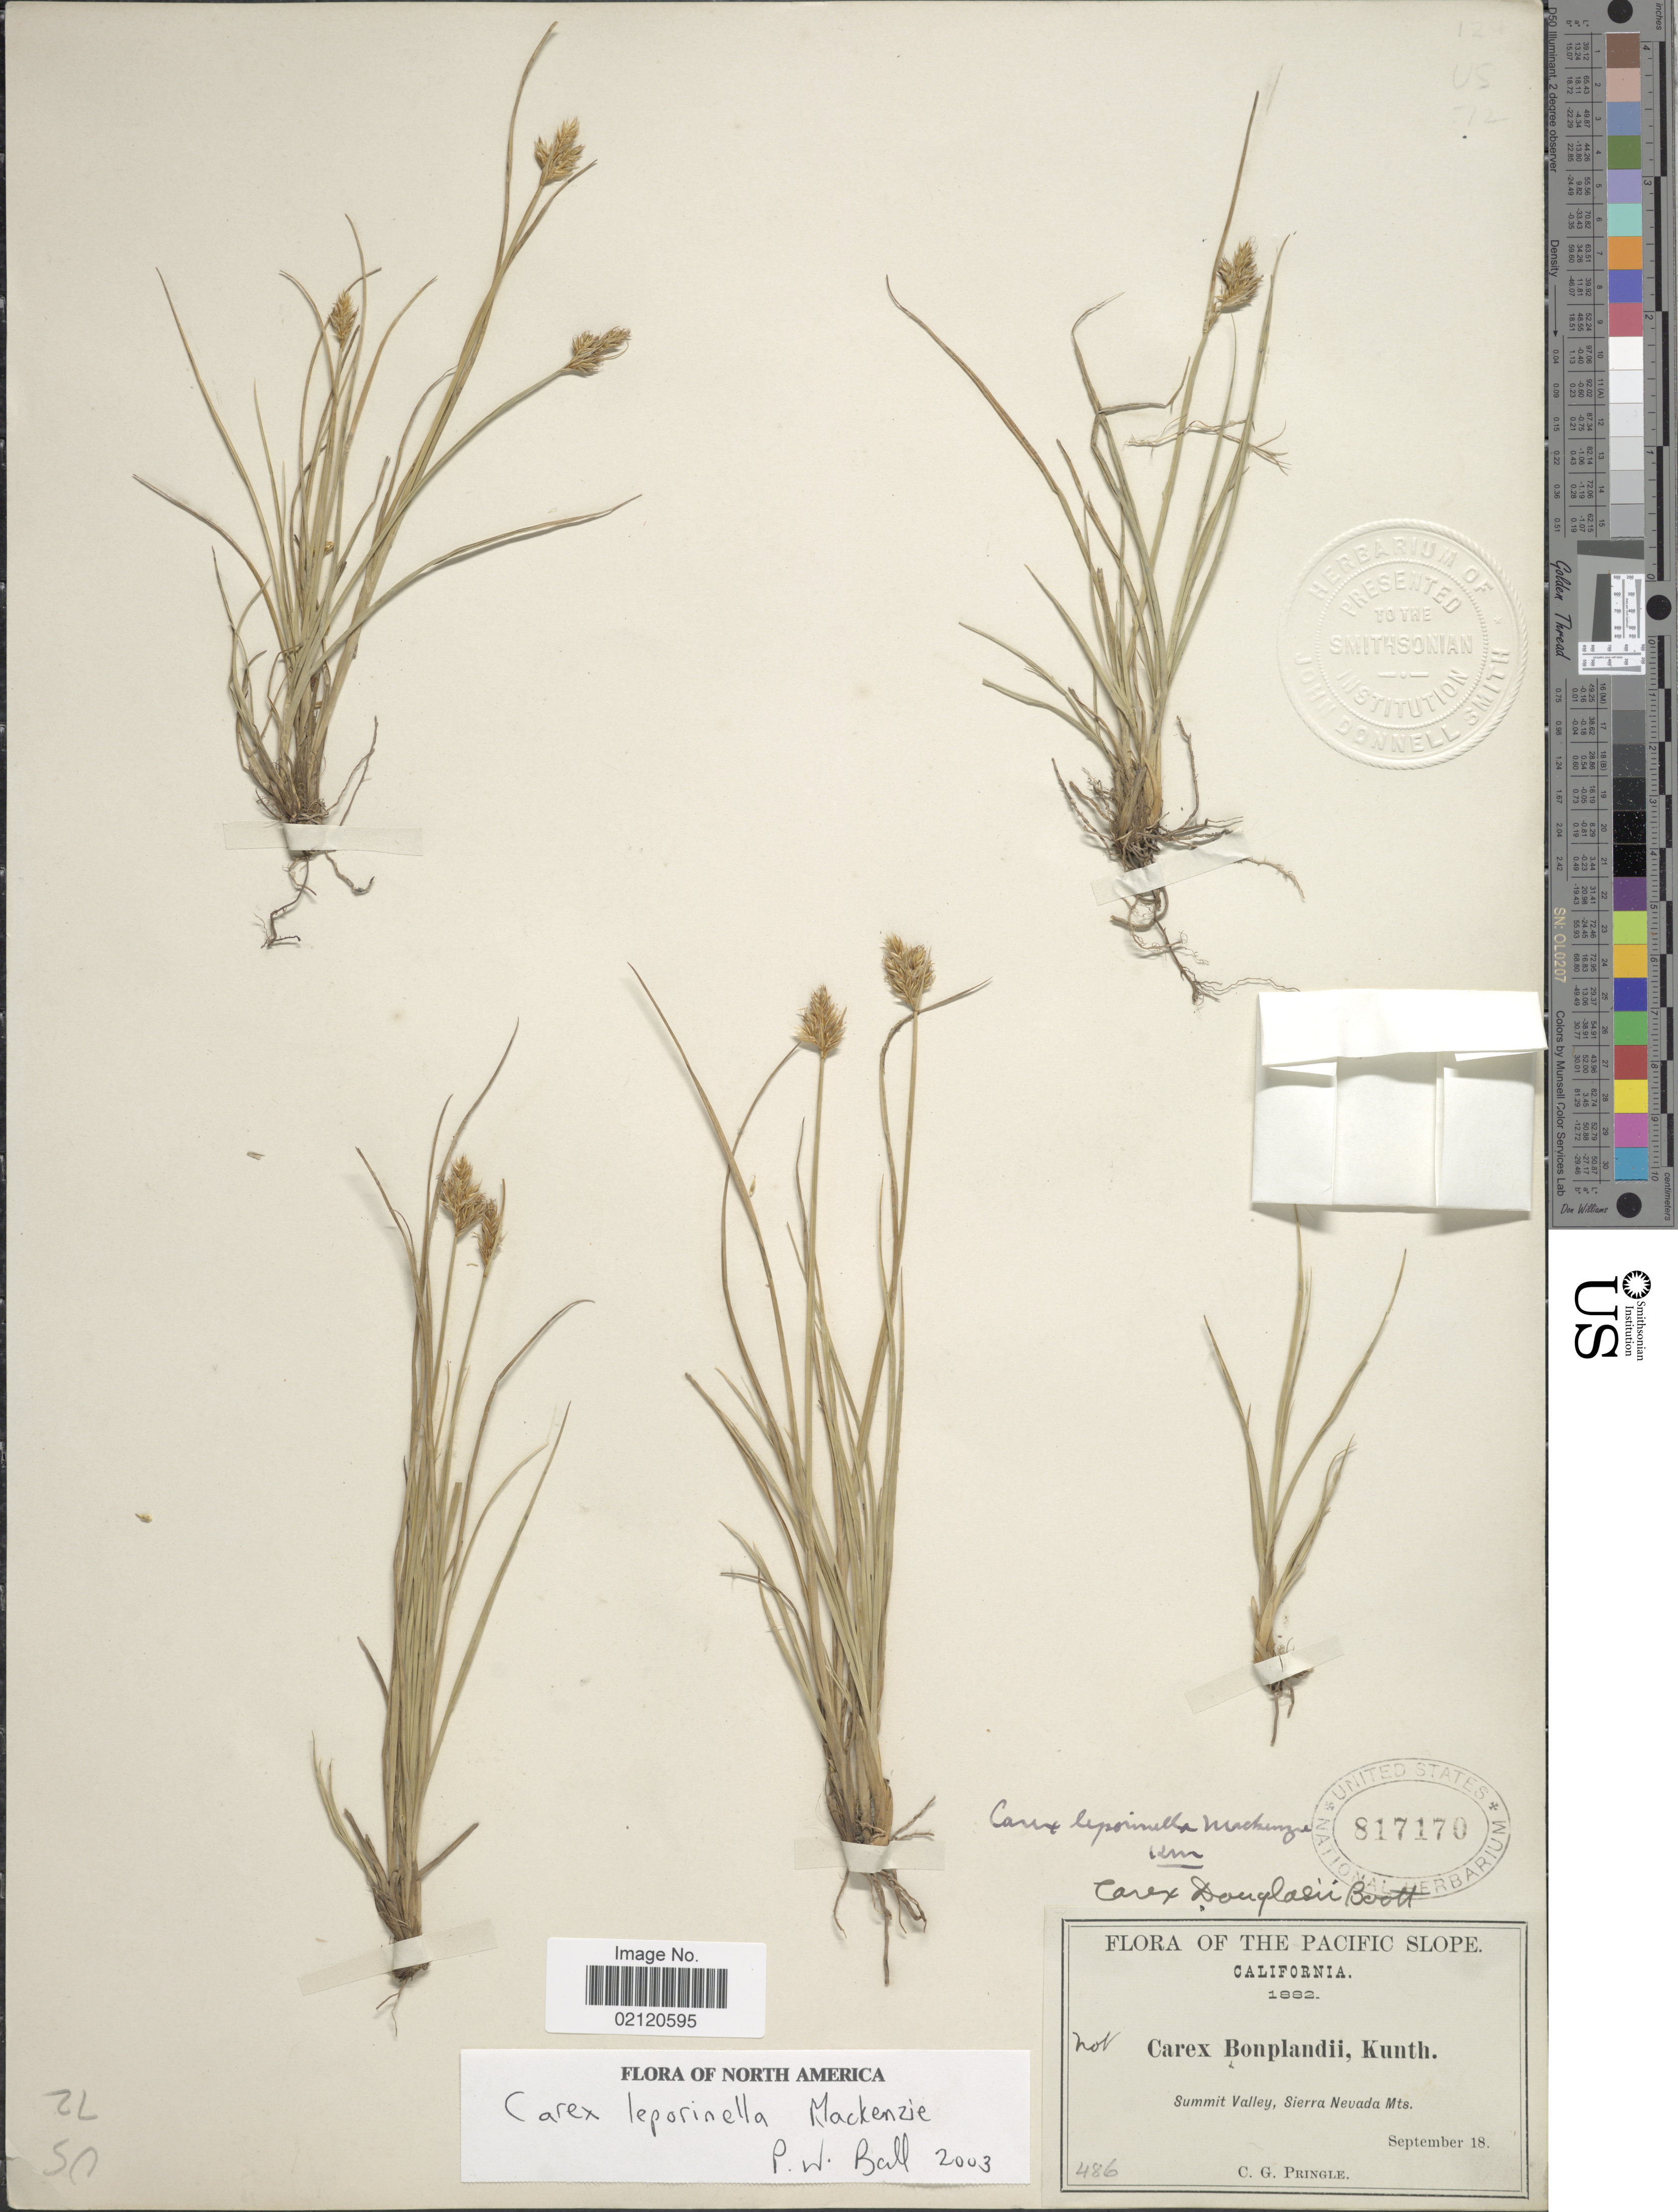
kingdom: Plantae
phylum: Tracheophyta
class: Liliopsida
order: Poales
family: Cyperaceae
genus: Carex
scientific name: Carex leporinella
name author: Mack.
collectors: C. G. Pringle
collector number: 486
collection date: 1882-09-18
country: United States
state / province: California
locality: The Pacific Slope, Summit Valley, Sierra Nevada Mts.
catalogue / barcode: US 817170